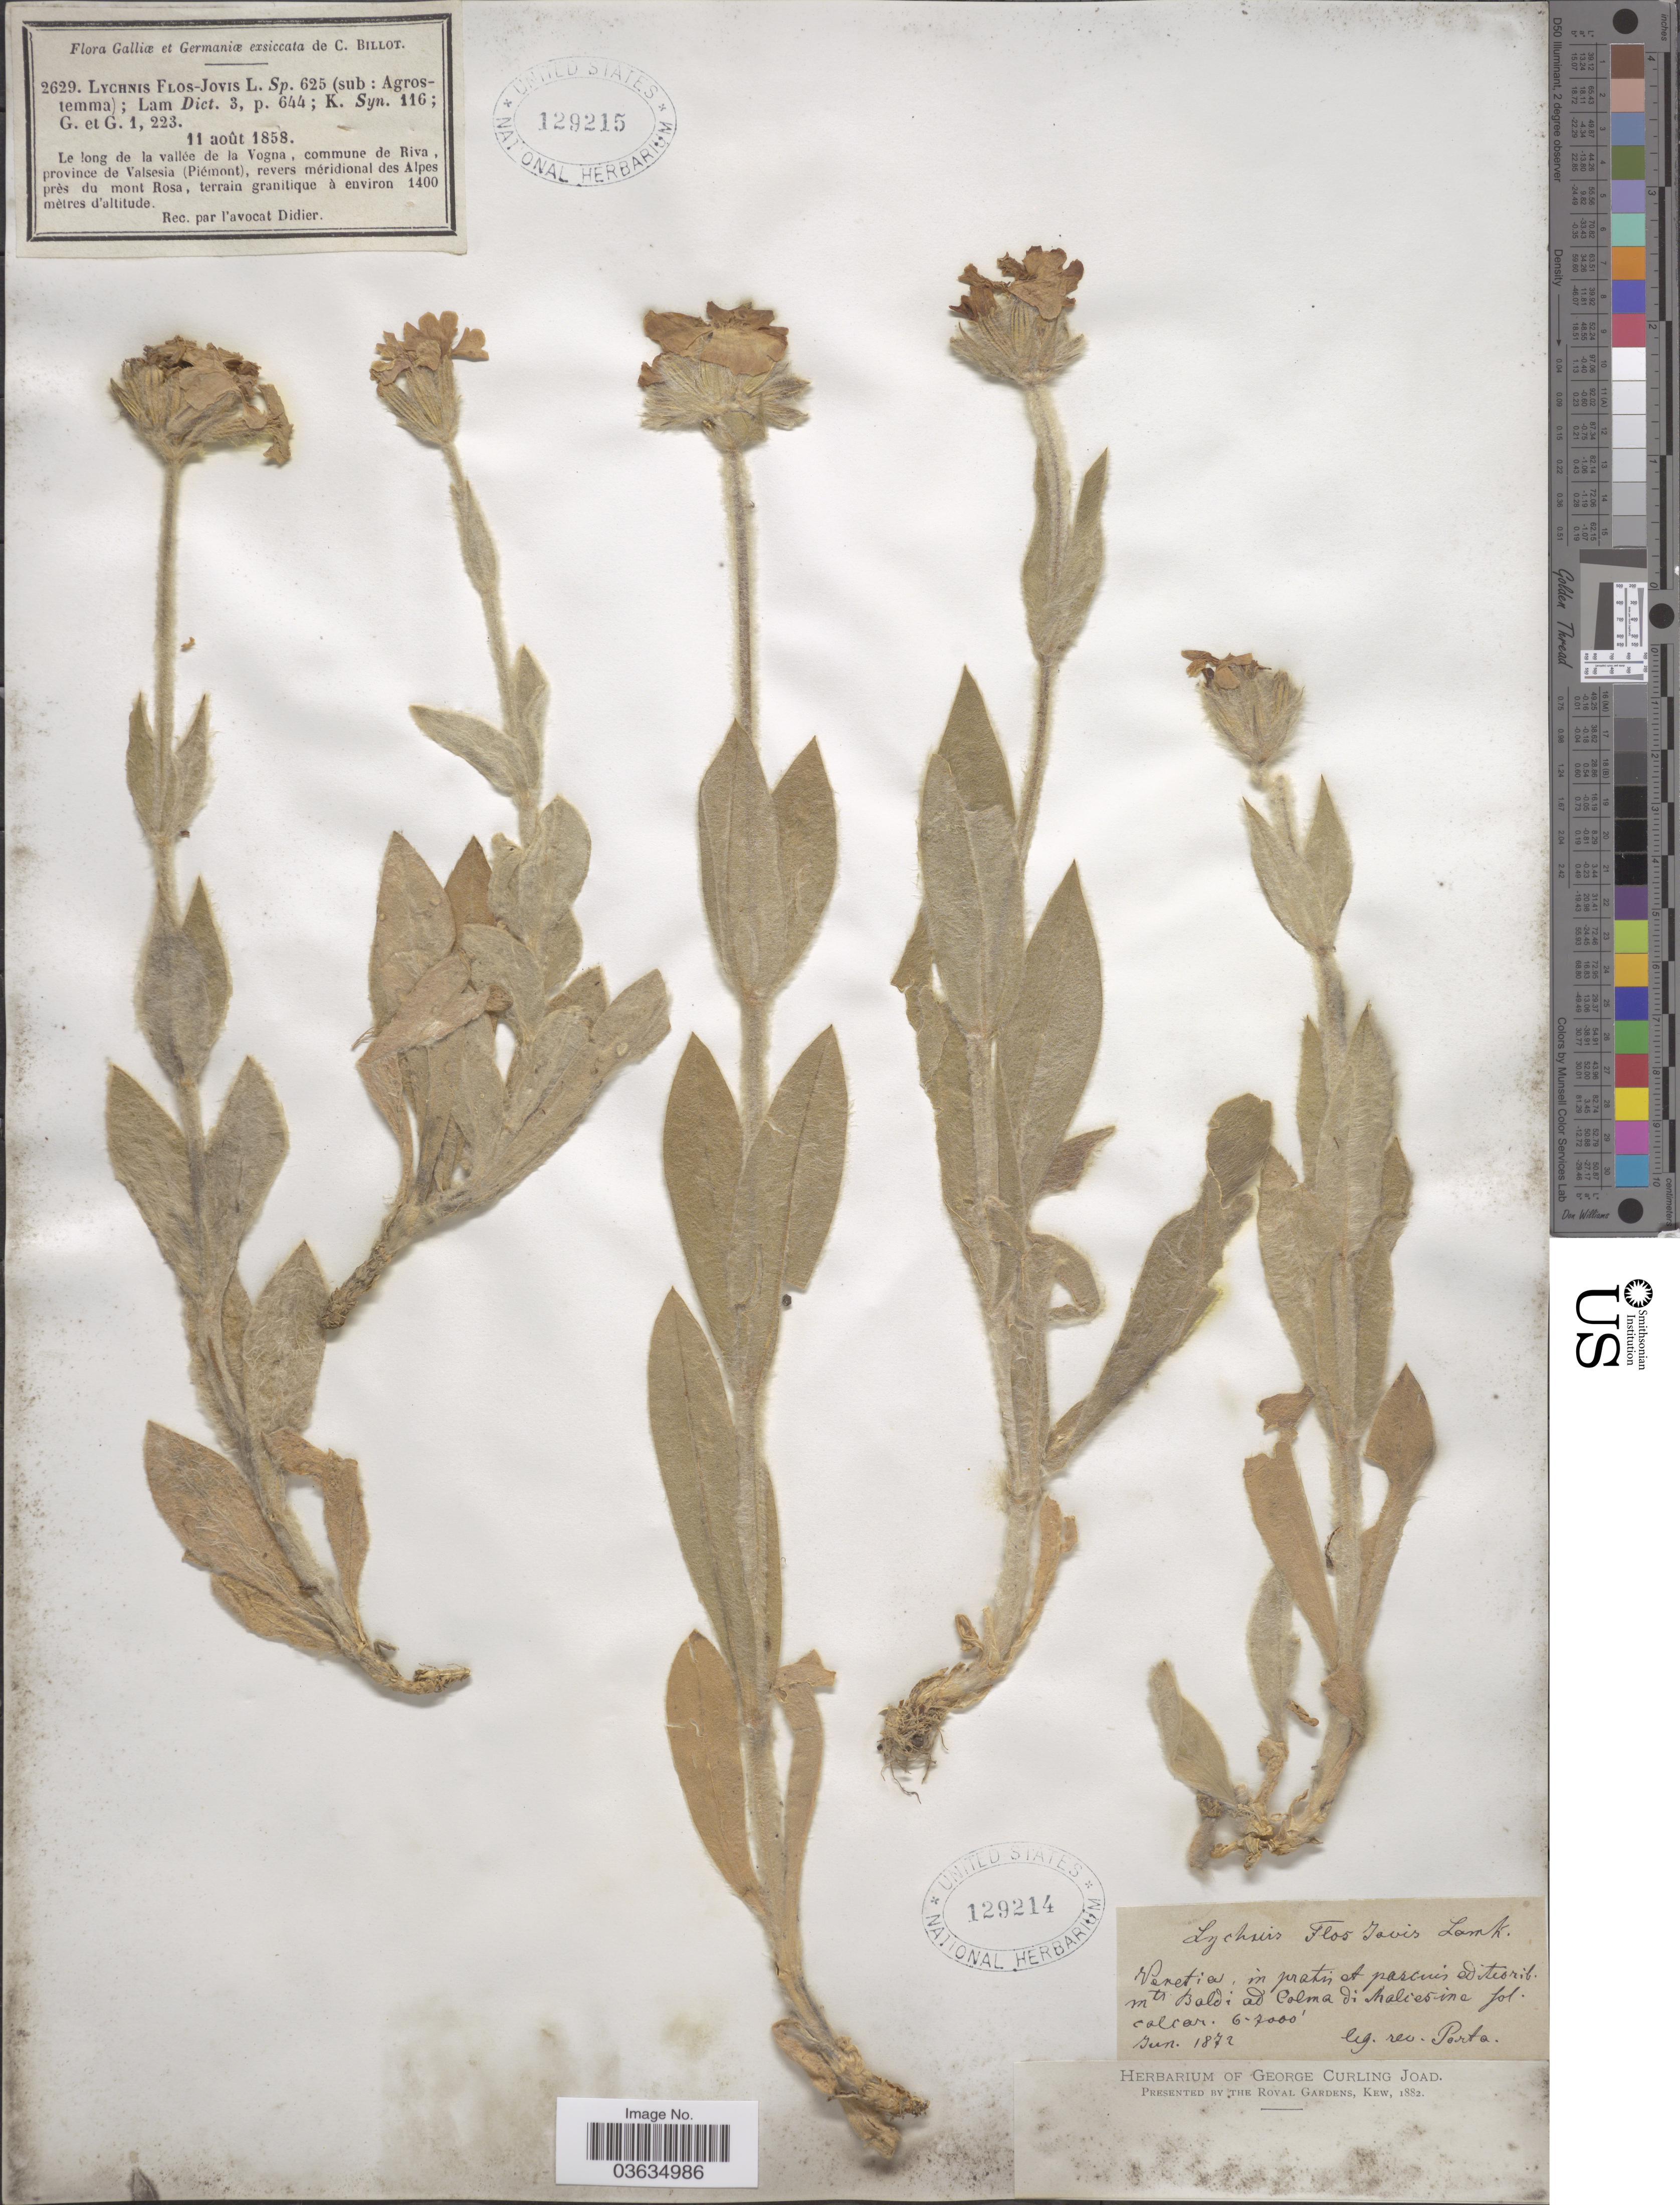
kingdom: Plantae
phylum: Tracheophyta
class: Magnoliopsida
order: Caryophyllales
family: Caryophyllaceae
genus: Silene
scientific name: Silene flos-jovis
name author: (L.) Greuter & Burdet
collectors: Didier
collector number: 2629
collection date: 1858-08-11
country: Italy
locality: Galliæ et Germaniæ. Le long de la vallée de la Vogna, commune de Riva, province de Valsesia (Piémont), revers méridional des Alpes près du mont Rosa, terrain granitique à environ.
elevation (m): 1400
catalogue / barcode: US 129215-2